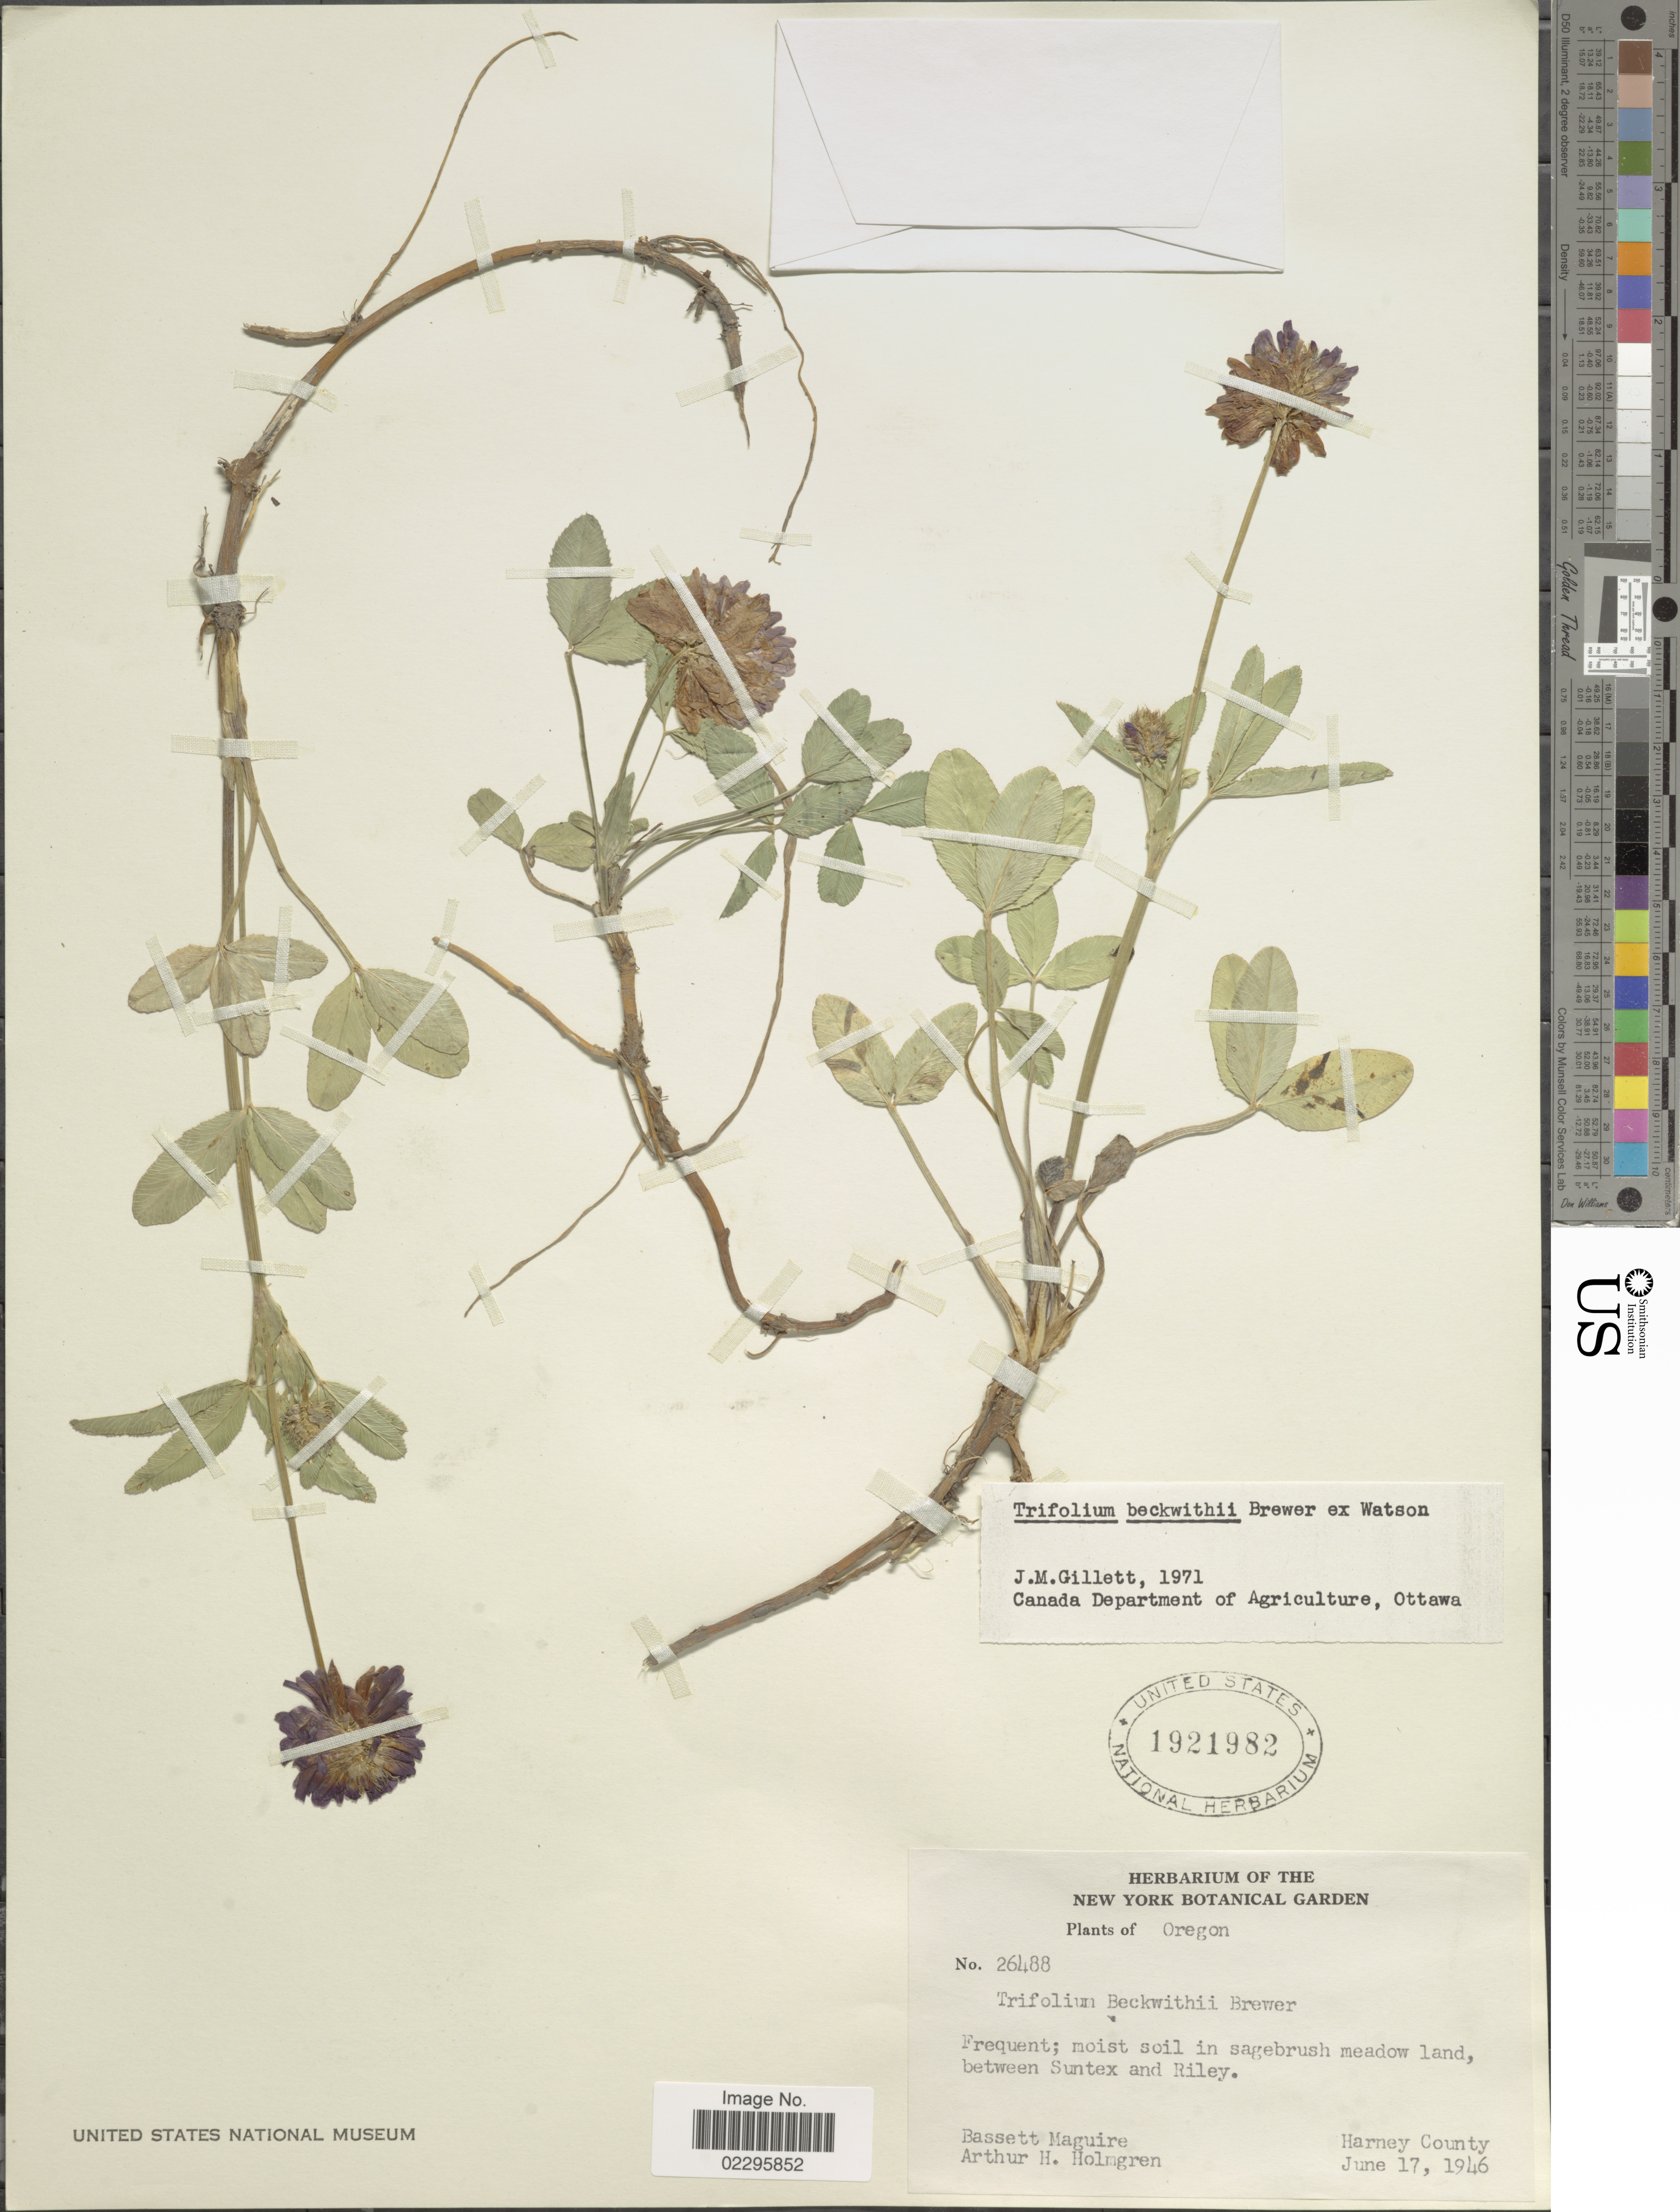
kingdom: Plantae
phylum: Tracheophyta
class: Magnoliopsida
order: Fabales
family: Fabaceae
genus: Trifolium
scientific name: Trifolium beckwithii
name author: S. Watson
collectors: B. Maguire & A. H. Holmgren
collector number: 26488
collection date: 1946-06-17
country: United States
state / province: Oregon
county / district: Harney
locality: Moist soil in sagebrush meadow land, between Suntex and Riley, Harney County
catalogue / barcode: US 1921982